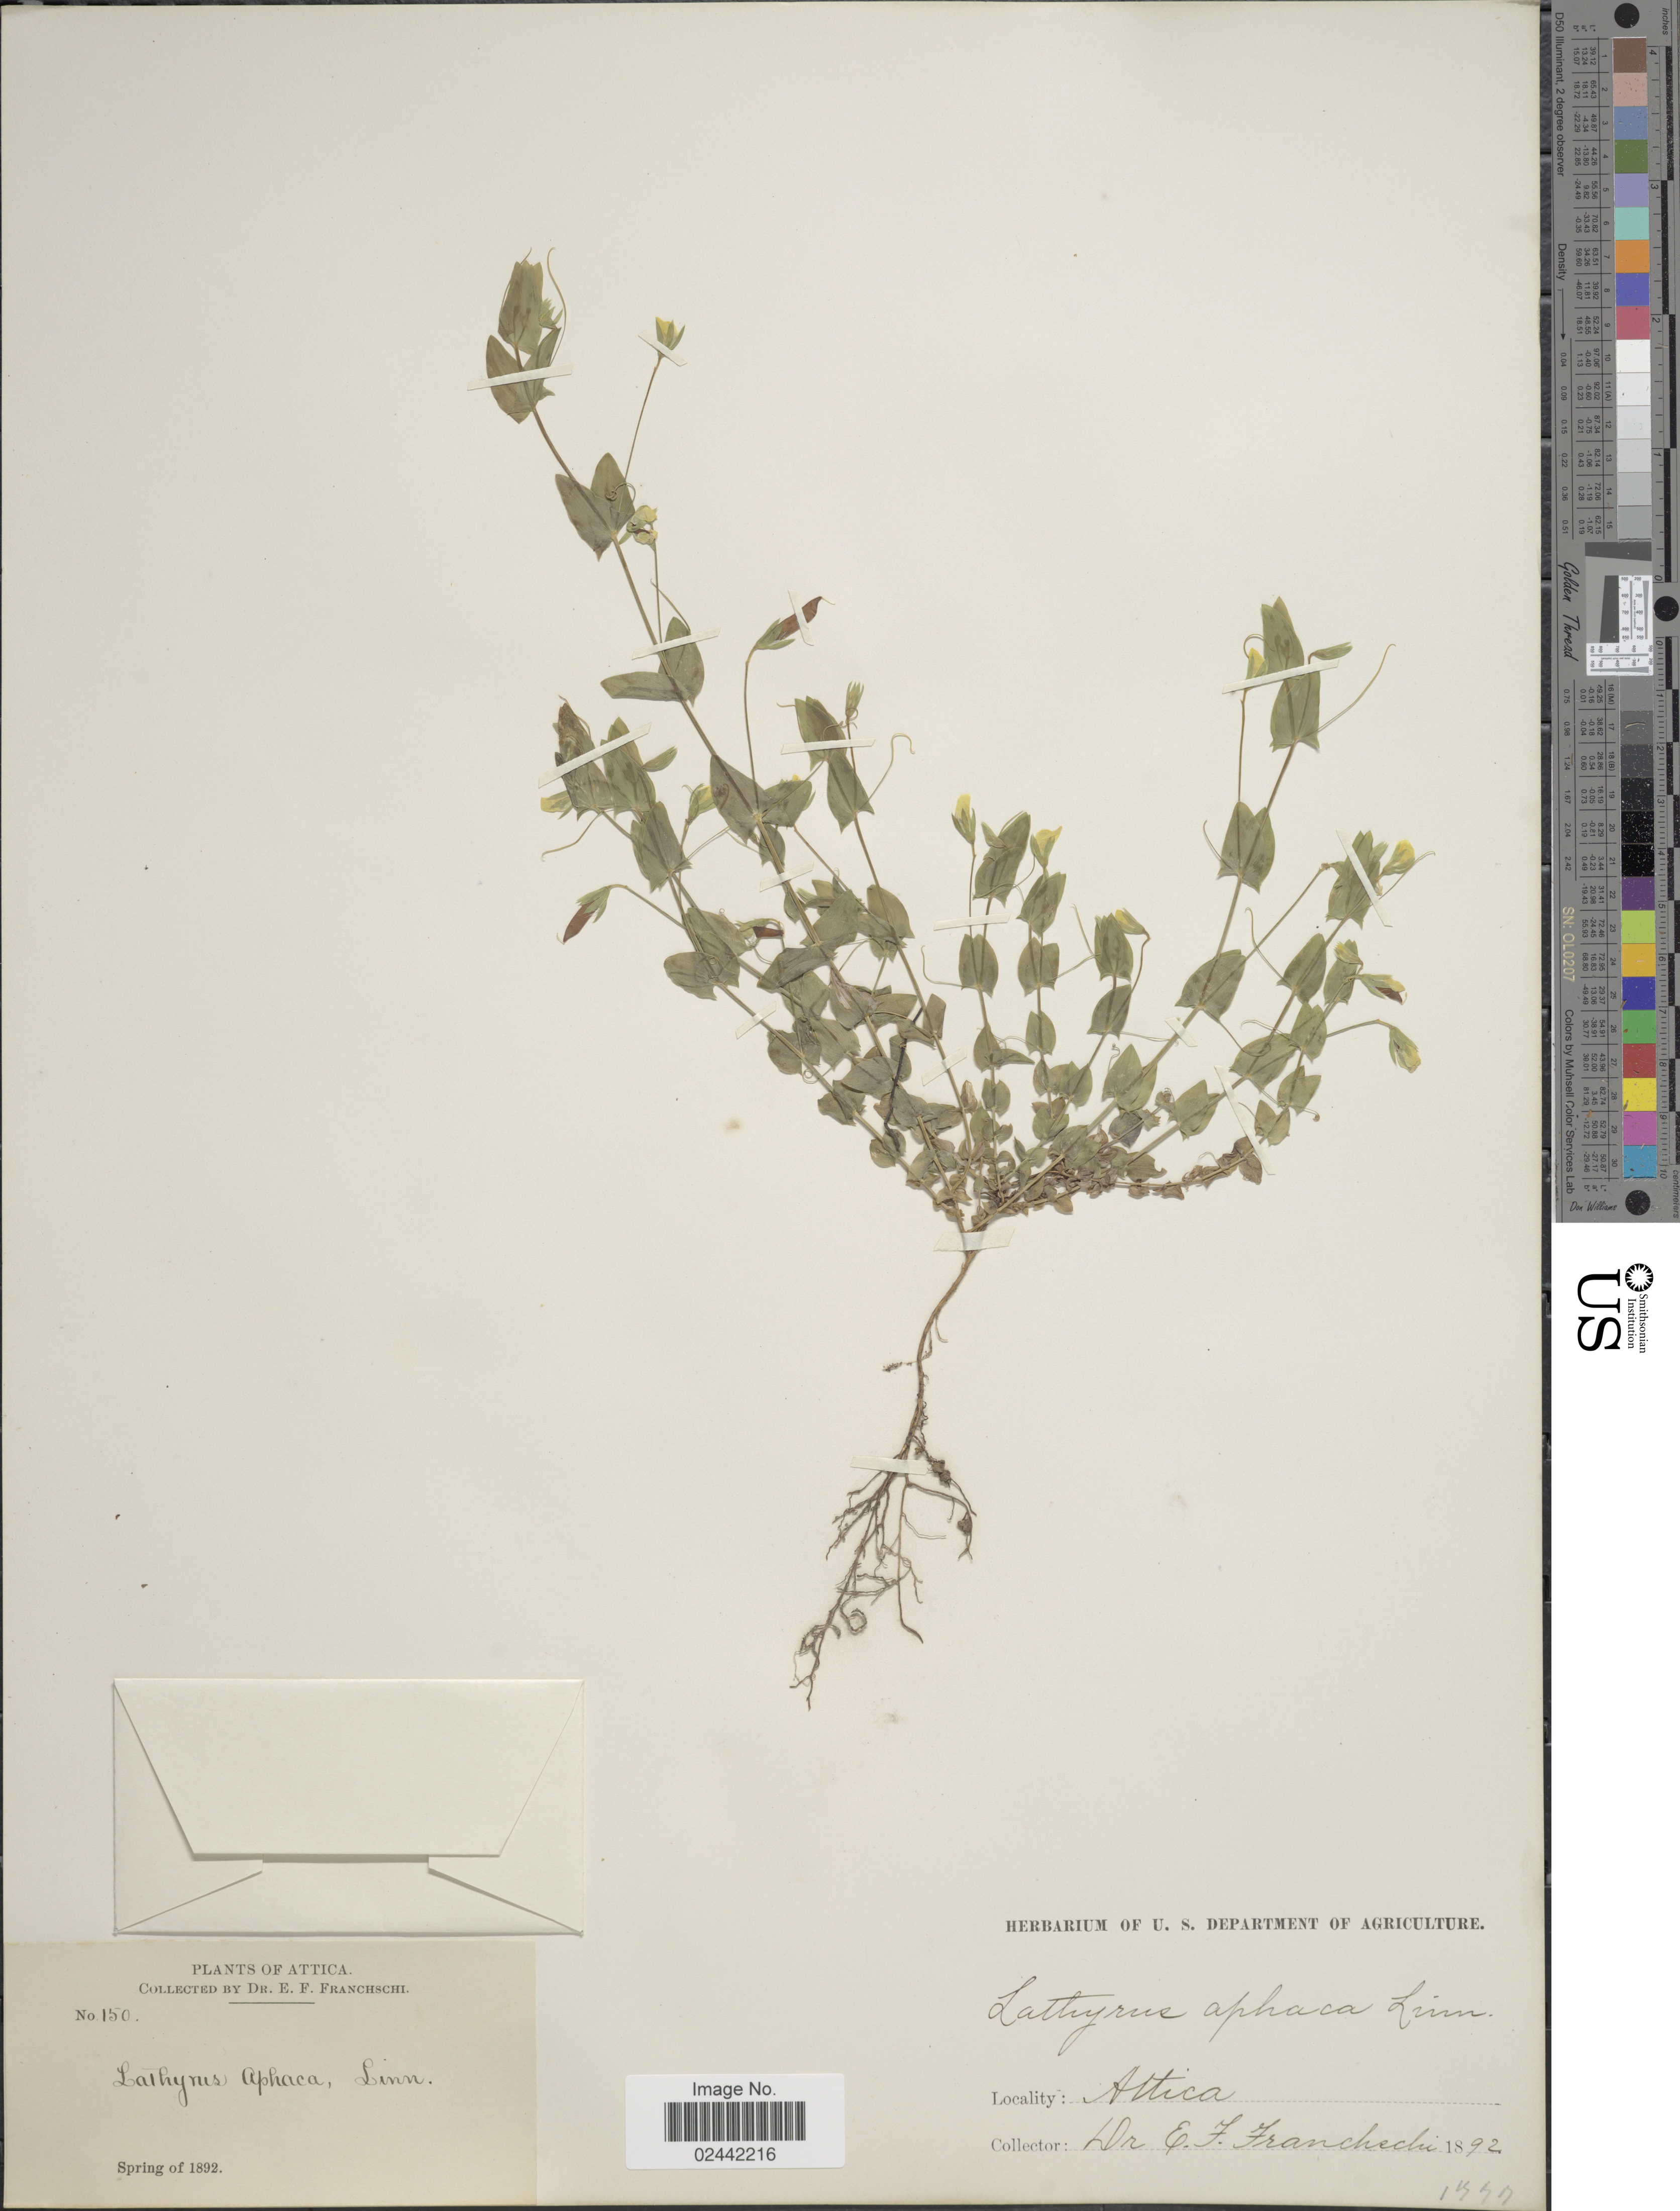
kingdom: Plantae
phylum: Tracheophyta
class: Magnoliopsida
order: Fabales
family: Fabaceae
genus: Lathyrus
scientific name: Lathyrus aphaca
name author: L.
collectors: E. Franchschi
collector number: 150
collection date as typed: Spring of 1892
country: Greece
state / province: Attica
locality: Attica.